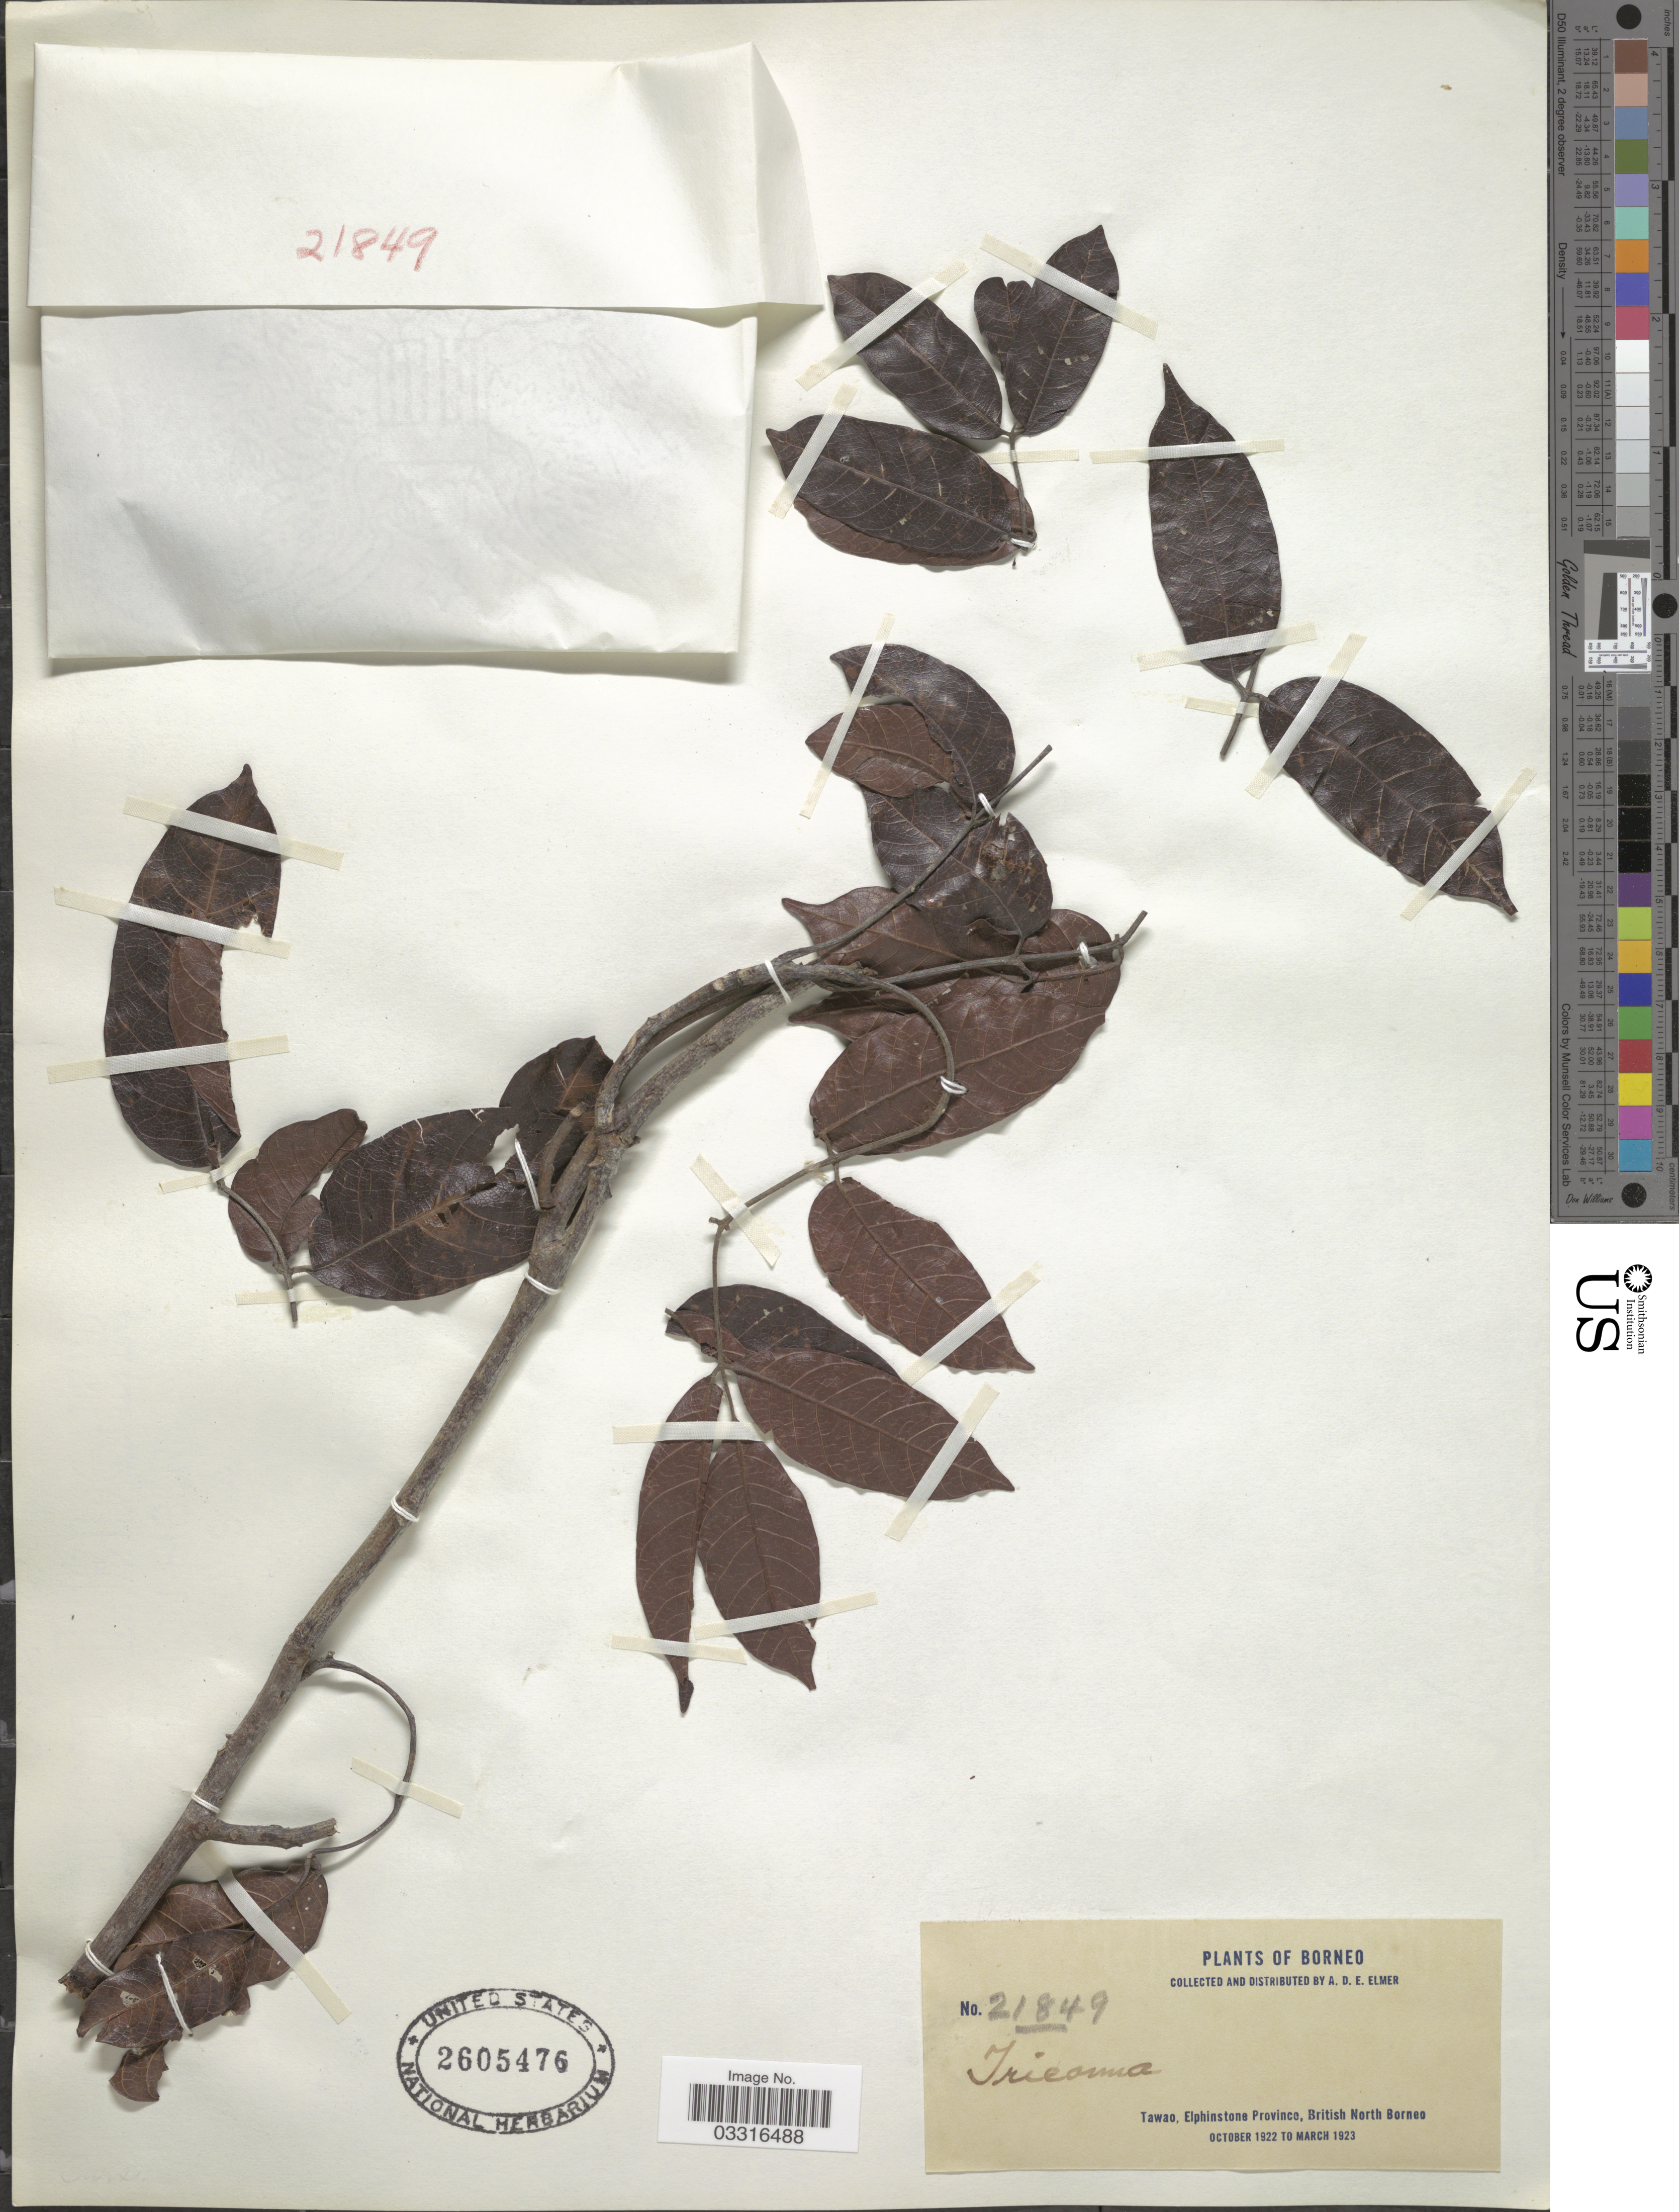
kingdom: Plantae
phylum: Tracheophyta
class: Magnoliopsida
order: Sapindales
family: Burseraceae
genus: Triomma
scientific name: Triomma malaccensis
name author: Hook. f.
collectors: A. D. E. Elmer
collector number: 21849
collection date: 1922-10/1923-03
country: Malaysia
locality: Borneo. Tawao, Elphinstone Province, British North Borneo.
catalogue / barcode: US 2605476